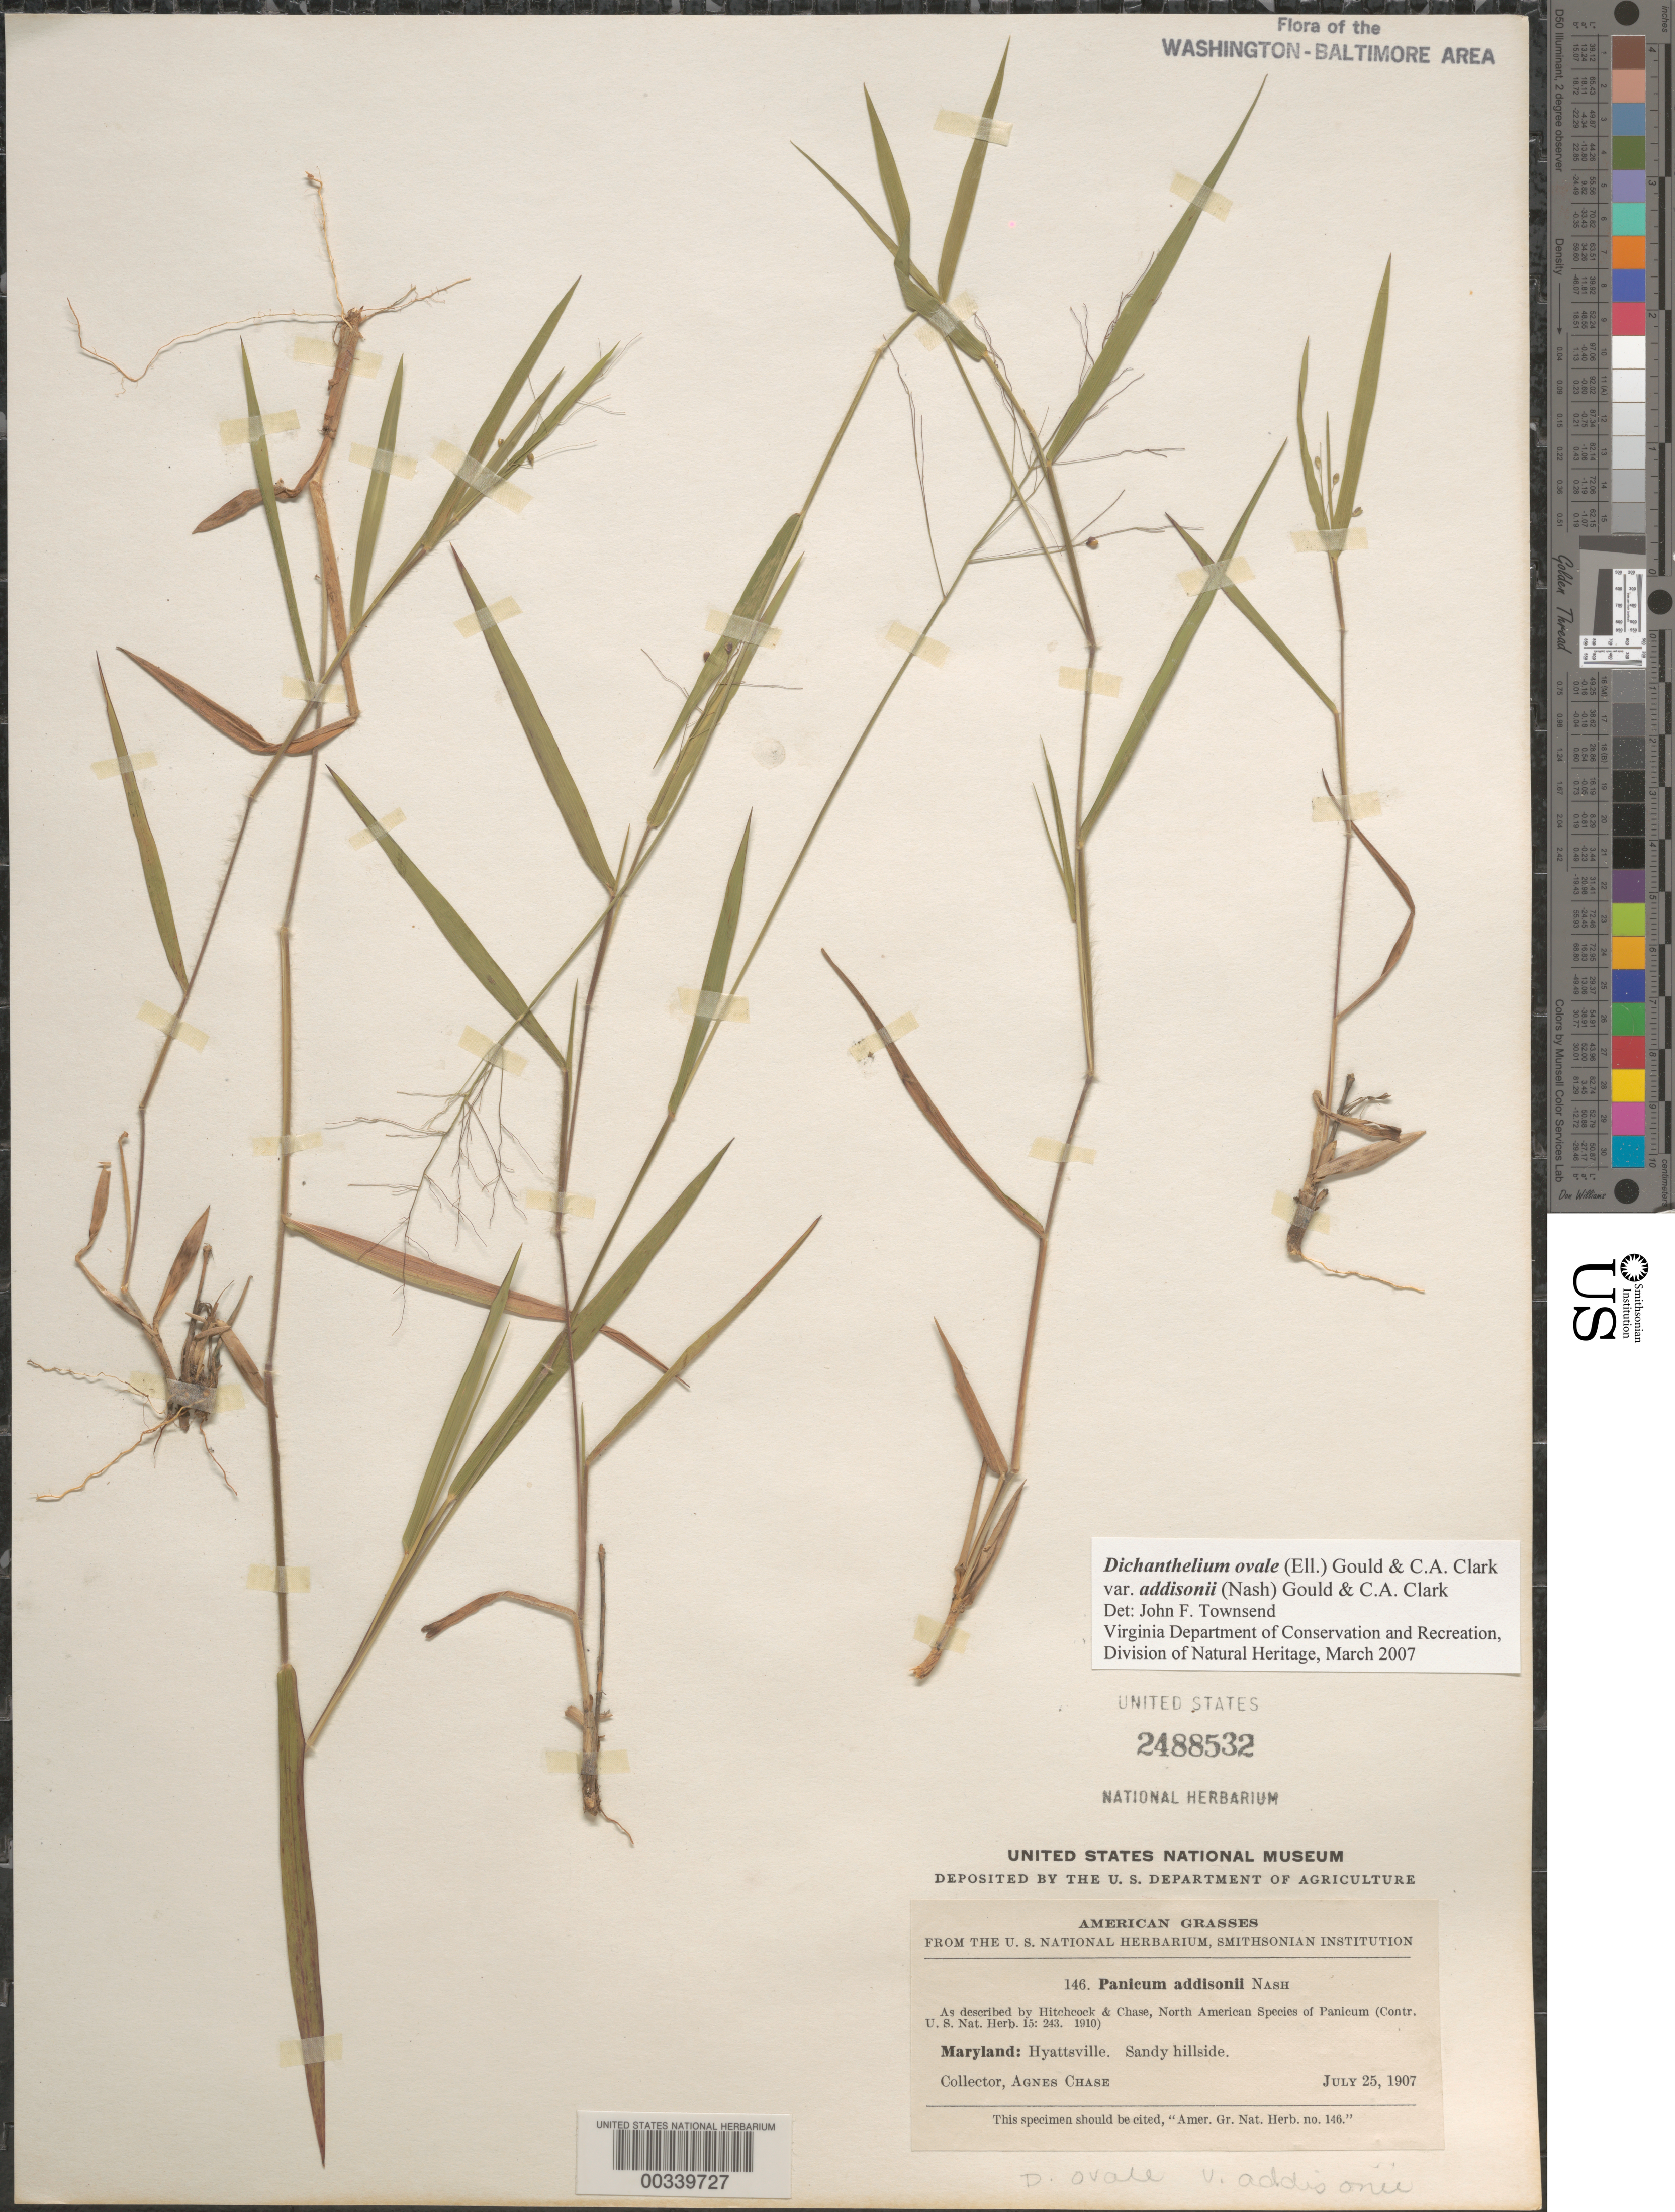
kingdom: Plantae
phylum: Tracheophyta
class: Liliopsida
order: Poales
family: Poaceae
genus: Dichanthelium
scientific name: Dichanthelium ovale var. addisonii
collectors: A. Chase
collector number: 146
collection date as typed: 25 Jul 1907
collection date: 1907-07-25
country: United States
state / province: Maryland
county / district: Prince George's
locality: Hyattsville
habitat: Sandy hillside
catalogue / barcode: US 2488532